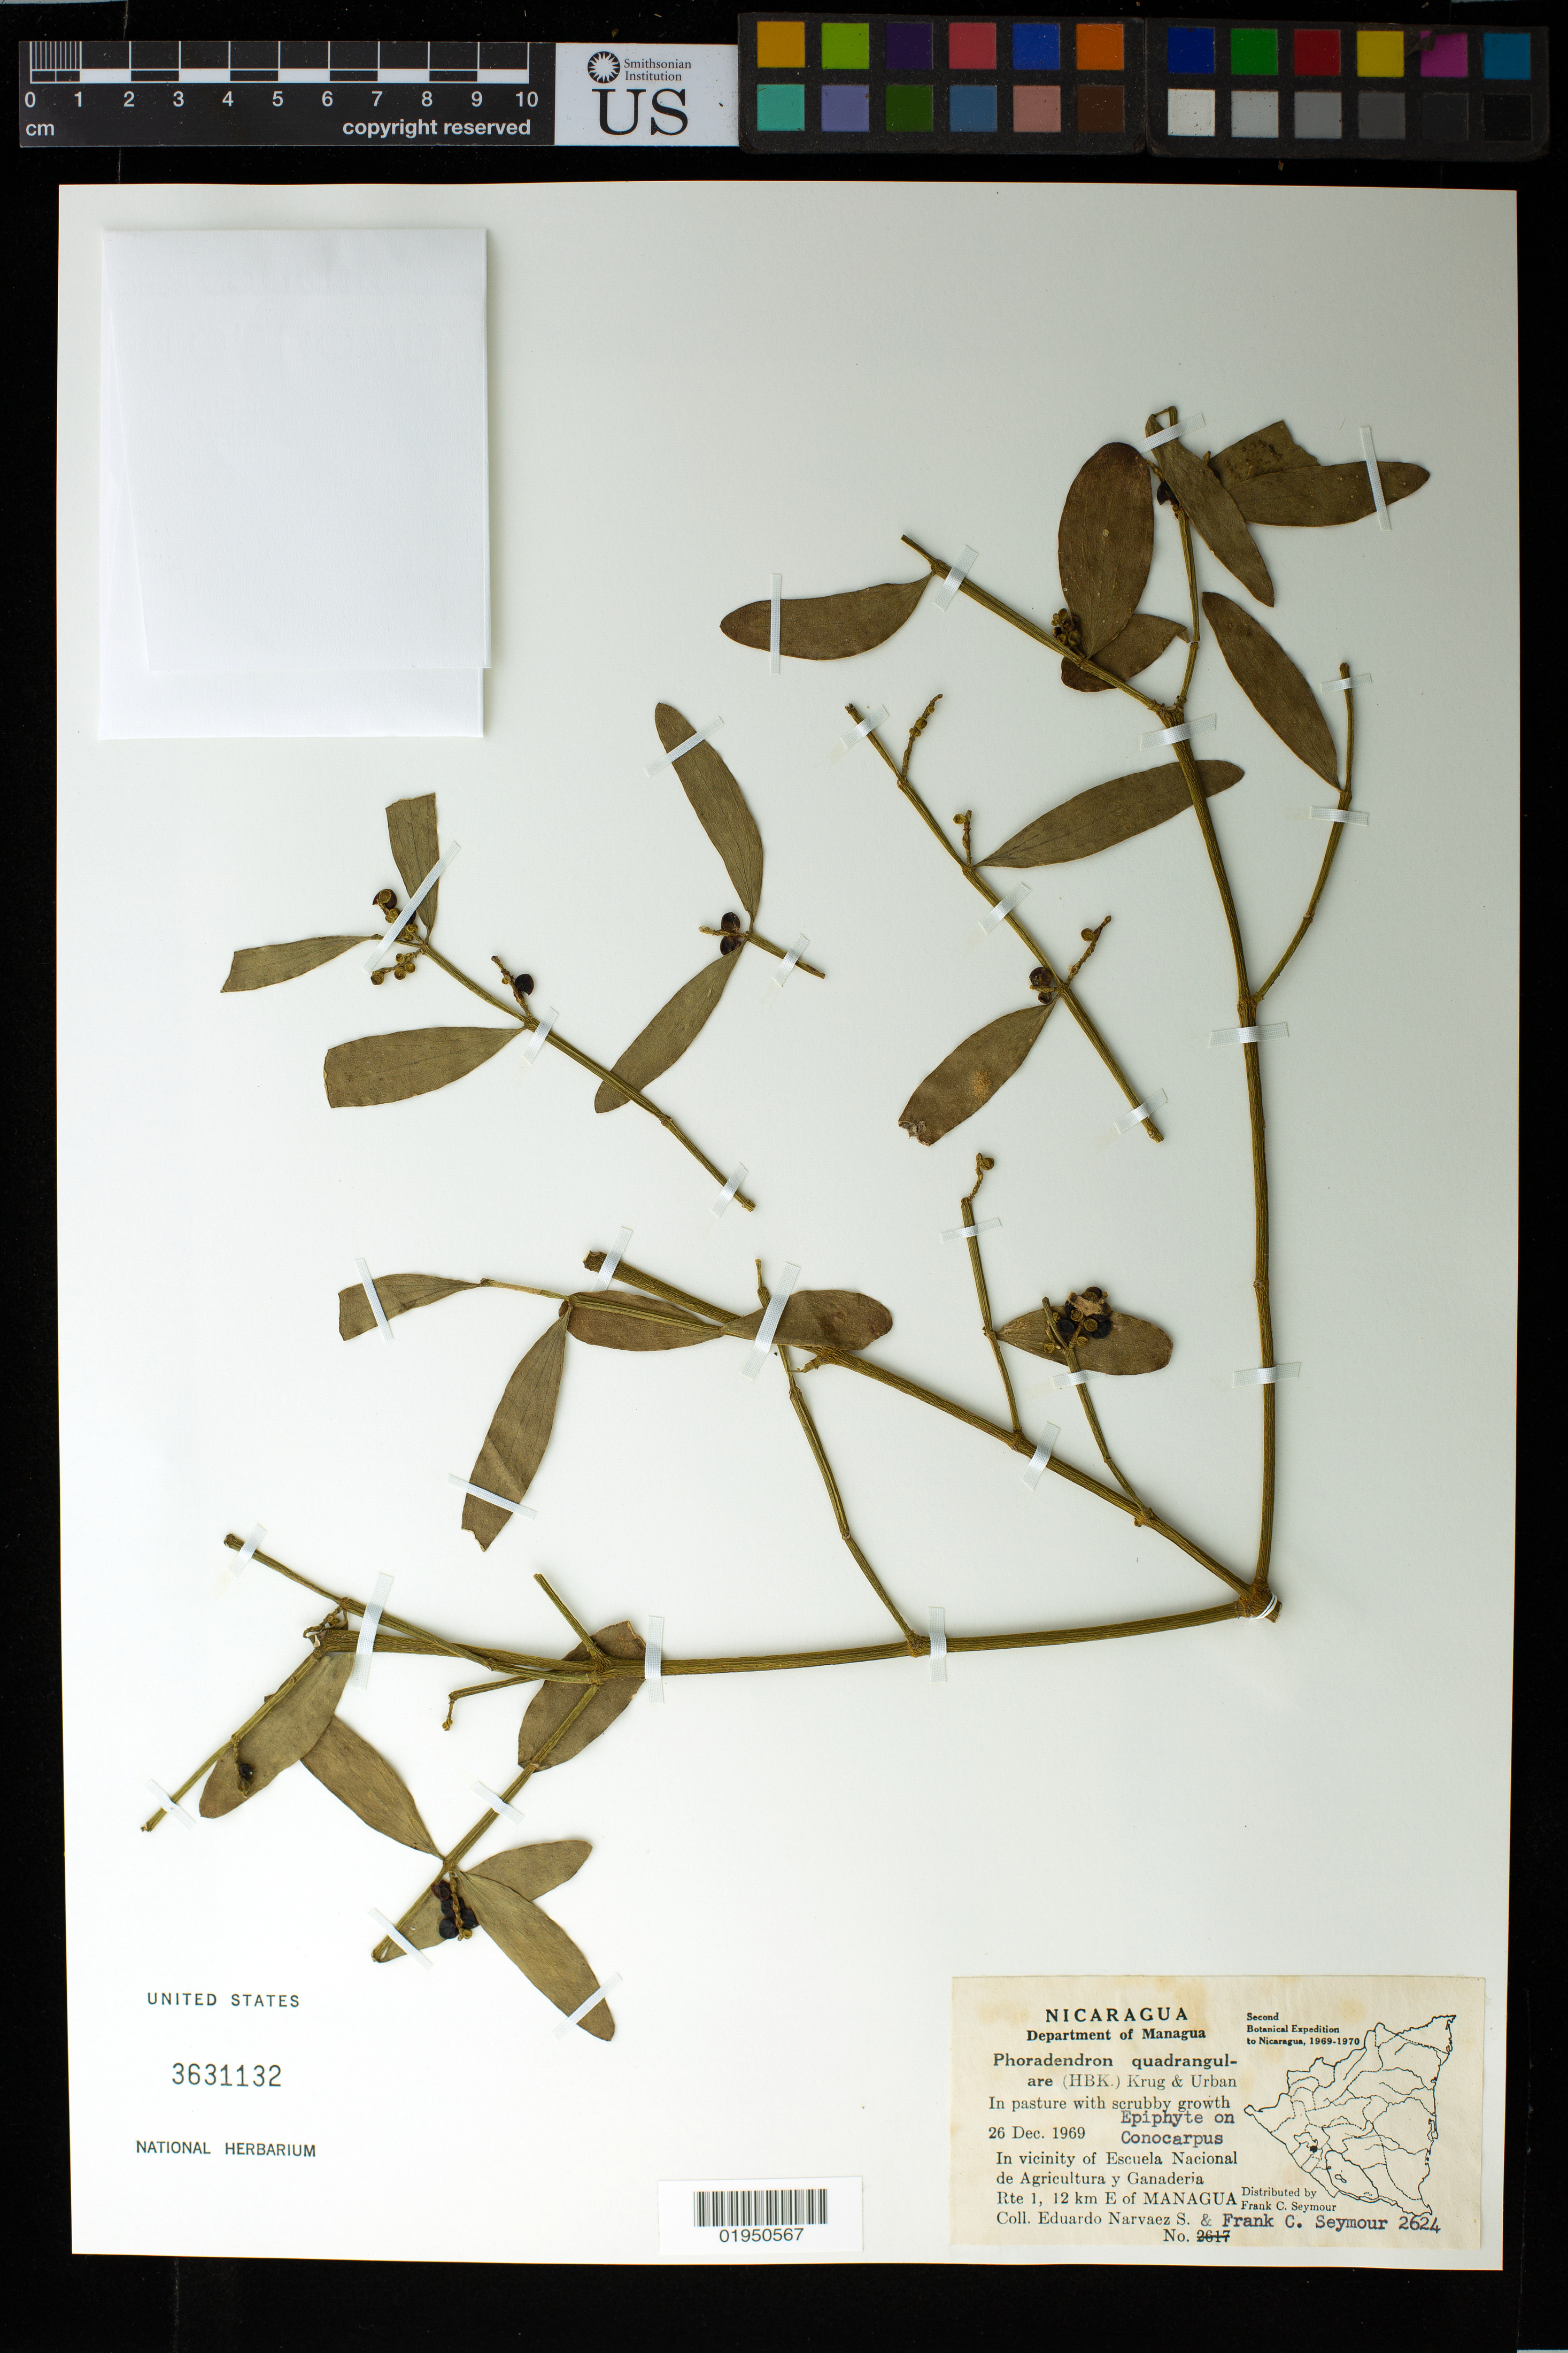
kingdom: Plantae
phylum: Tracheophyta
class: Magnoliopsida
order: Santalales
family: Viscaceae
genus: Phoradendron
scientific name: Phoradendron quadrangulare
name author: (Kunth) Griseb.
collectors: E. Narvaez & F. C. Seymour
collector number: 2624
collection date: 1969-12-26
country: Nicaragua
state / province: Managua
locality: in vicinity of Escuela Nacional de Agricultura y Ganaderia Rte 1, 12 km E of Managua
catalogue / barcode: US 3631132